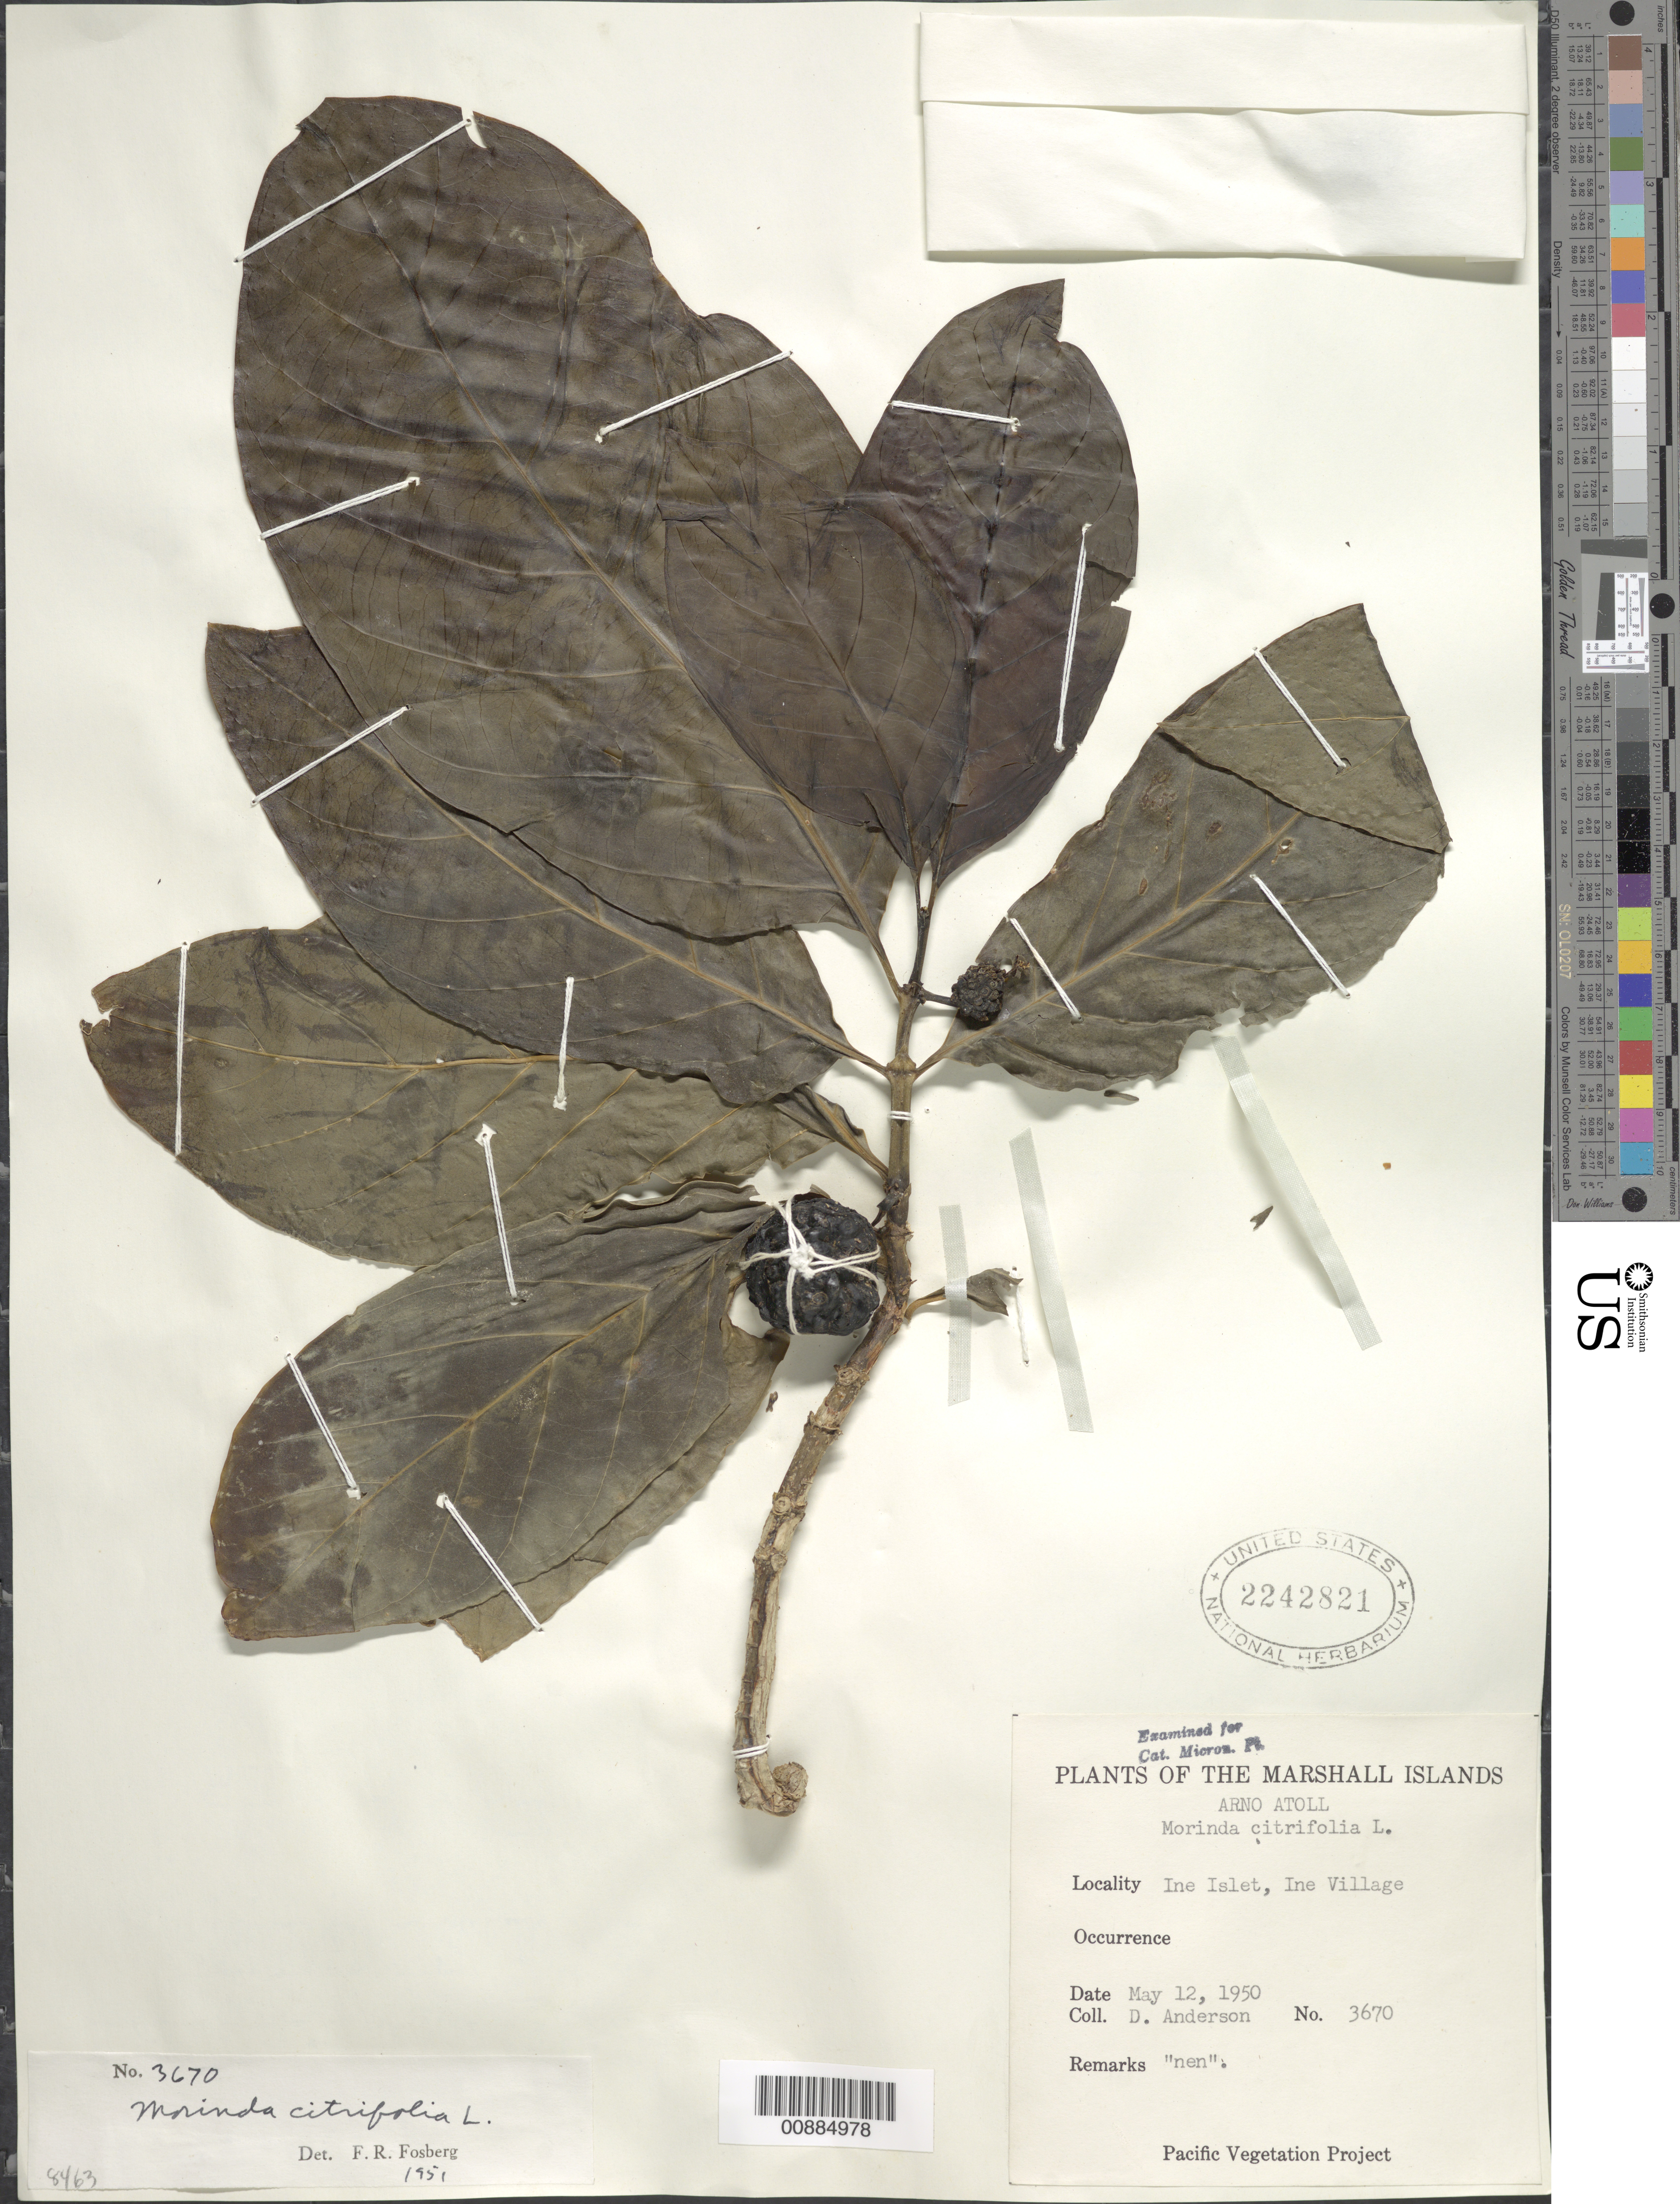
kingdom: Plantae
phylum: Tracheophyta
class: Magnoliopsida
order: Gentianales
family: Rubiaceae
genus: Morinda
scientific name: Morinda citrifolia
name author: L.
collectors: D. Anderson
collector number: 3670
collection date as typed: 12 May 1950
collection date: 1950-05-12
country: Marshall Islands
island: Arno Atoll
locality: Ine Islet, Ine Village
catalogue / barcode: US 2242821